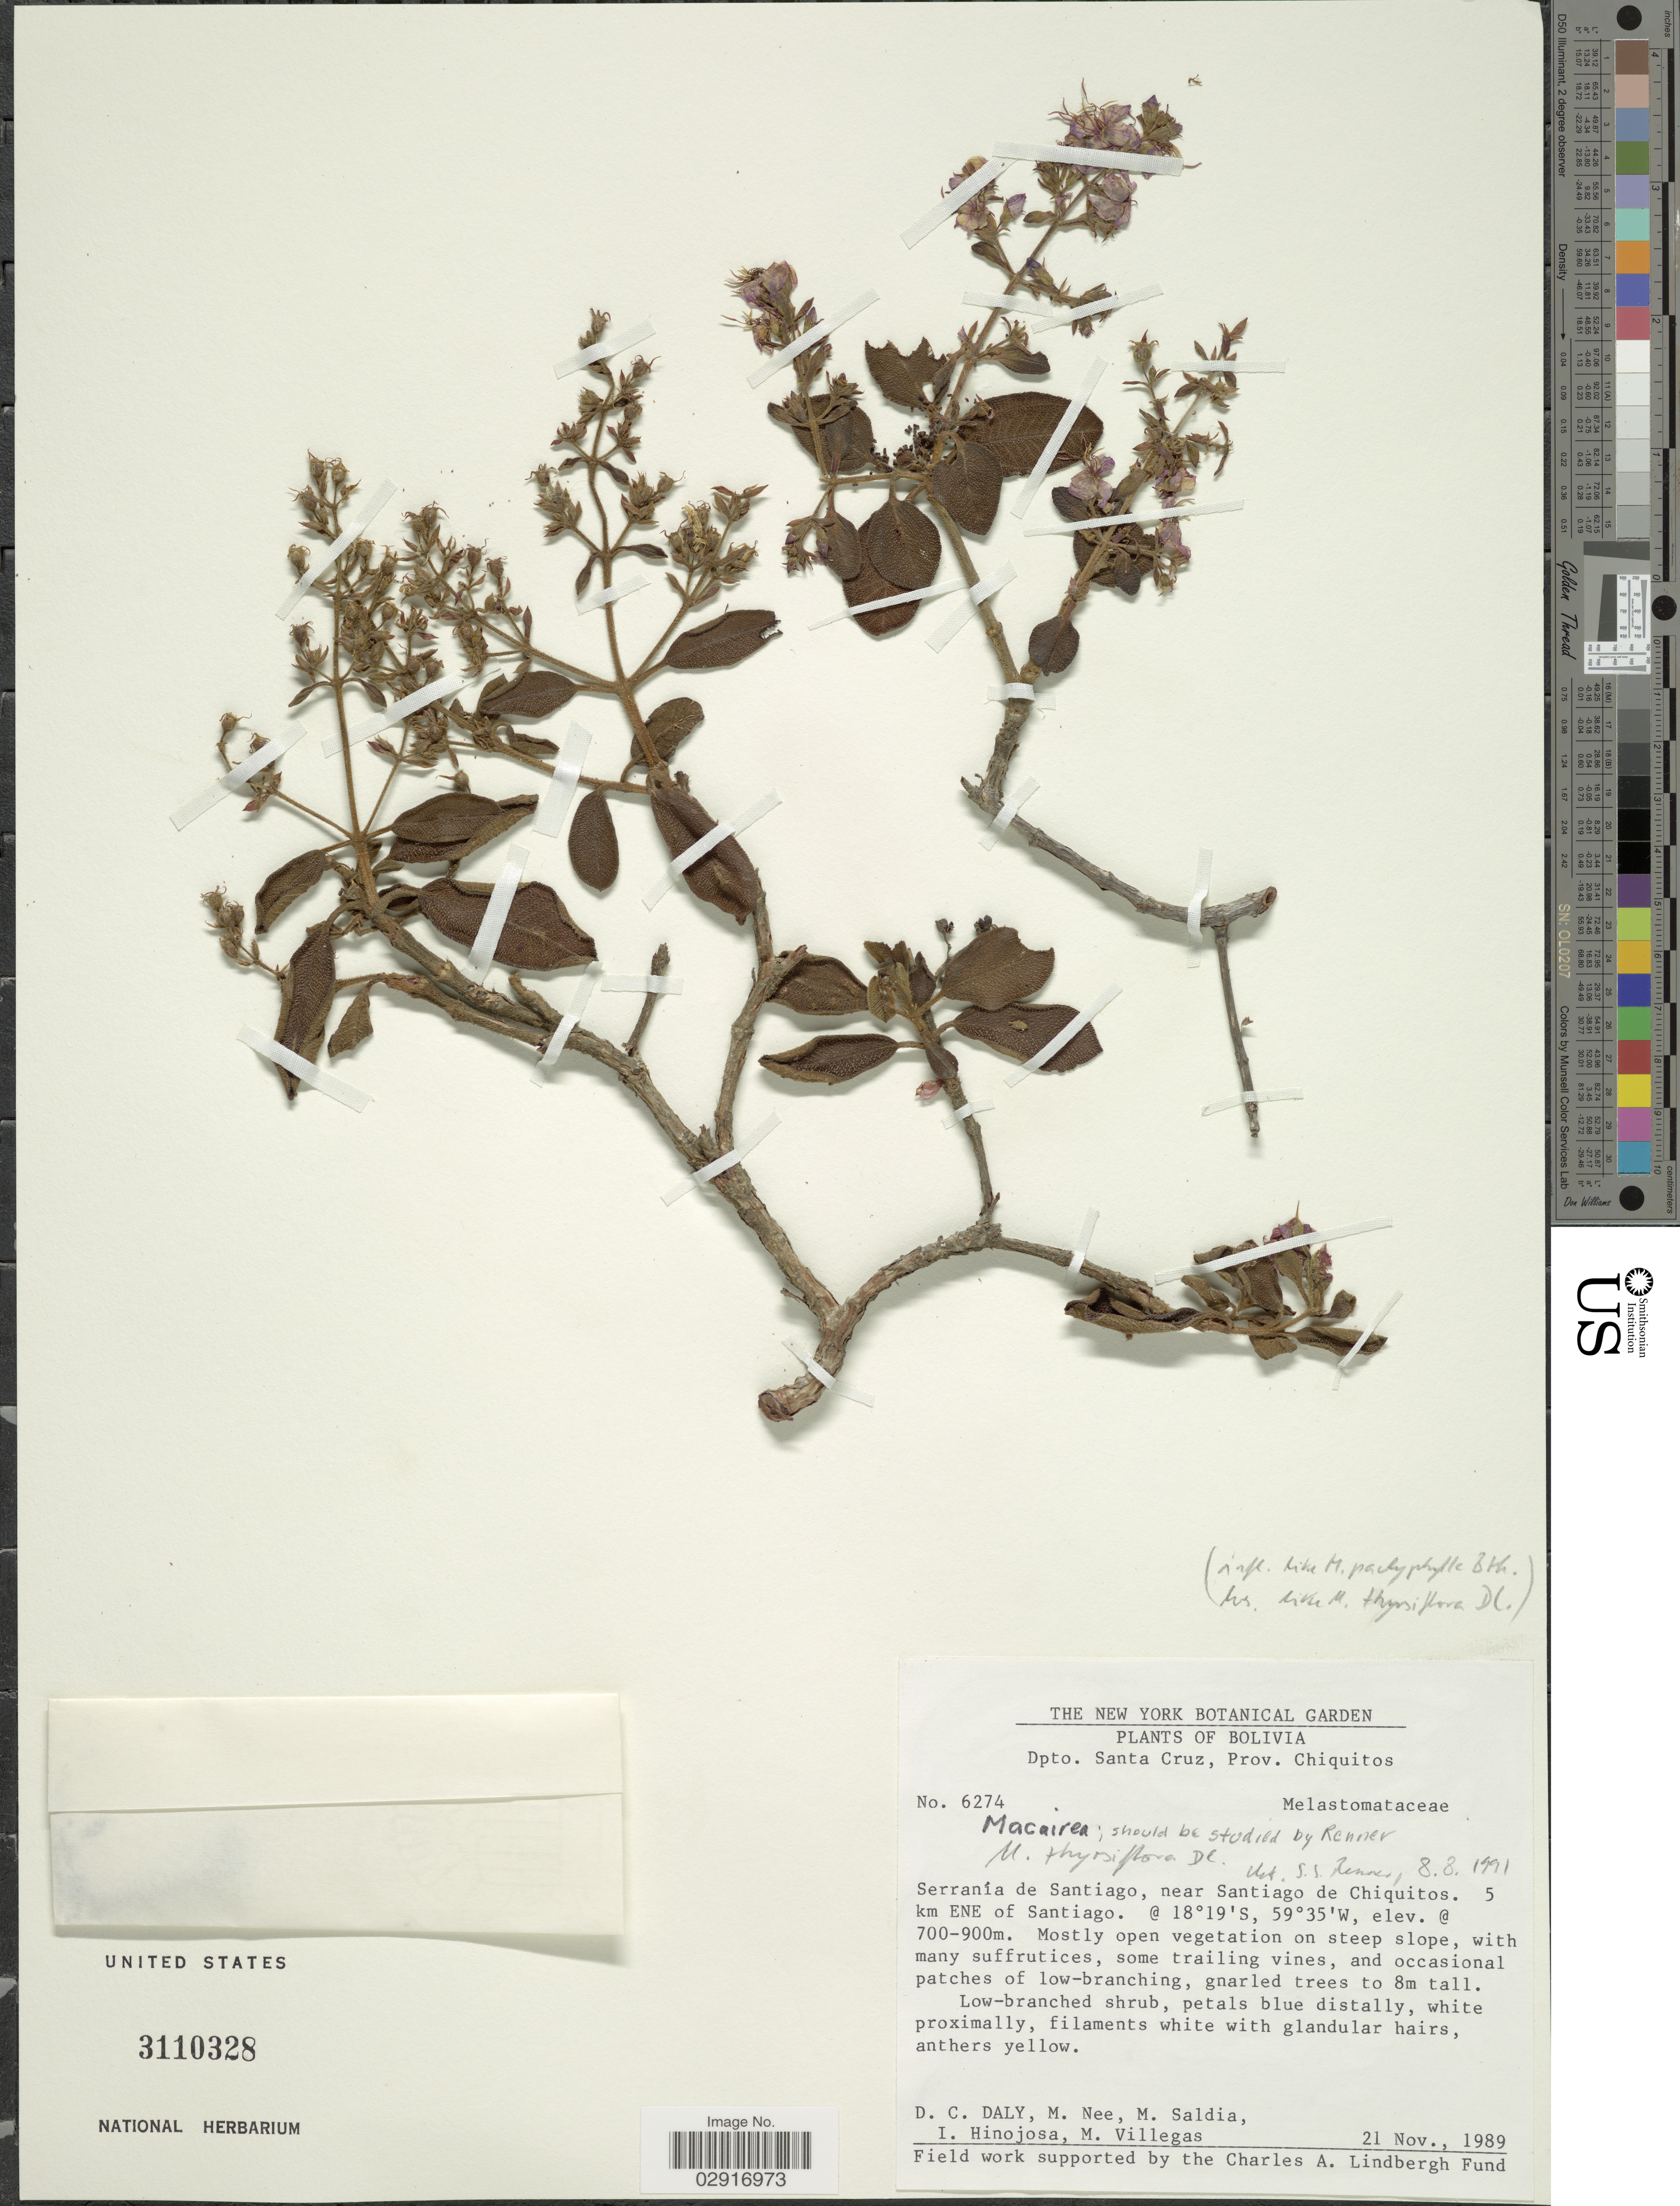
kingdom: Plantae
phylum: Tracheophyta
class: Magnoliopsida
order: Myrtales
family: Melastomataceae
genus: Macairea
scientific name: Macairea radula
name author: (Bonpl.) DC.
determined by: Nunes da Silva, Diego, (RB), Jardim Botanico do Rio de Janeiro - Herbario (BRAZIL)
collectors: D. C. Daly, M. Nee, M. Saldia, I. Hinojosa & M. Villegas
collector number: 6274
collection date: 1989-11-21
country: Bolivia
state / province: Santa Cruz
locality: Dpto. Santa Cruz, Prov. Chiquitos. Serranía de Santiago, near Santiago de Chiquitos. 5 km ENE of Santiago.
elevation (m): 700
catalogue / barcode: US 3110328